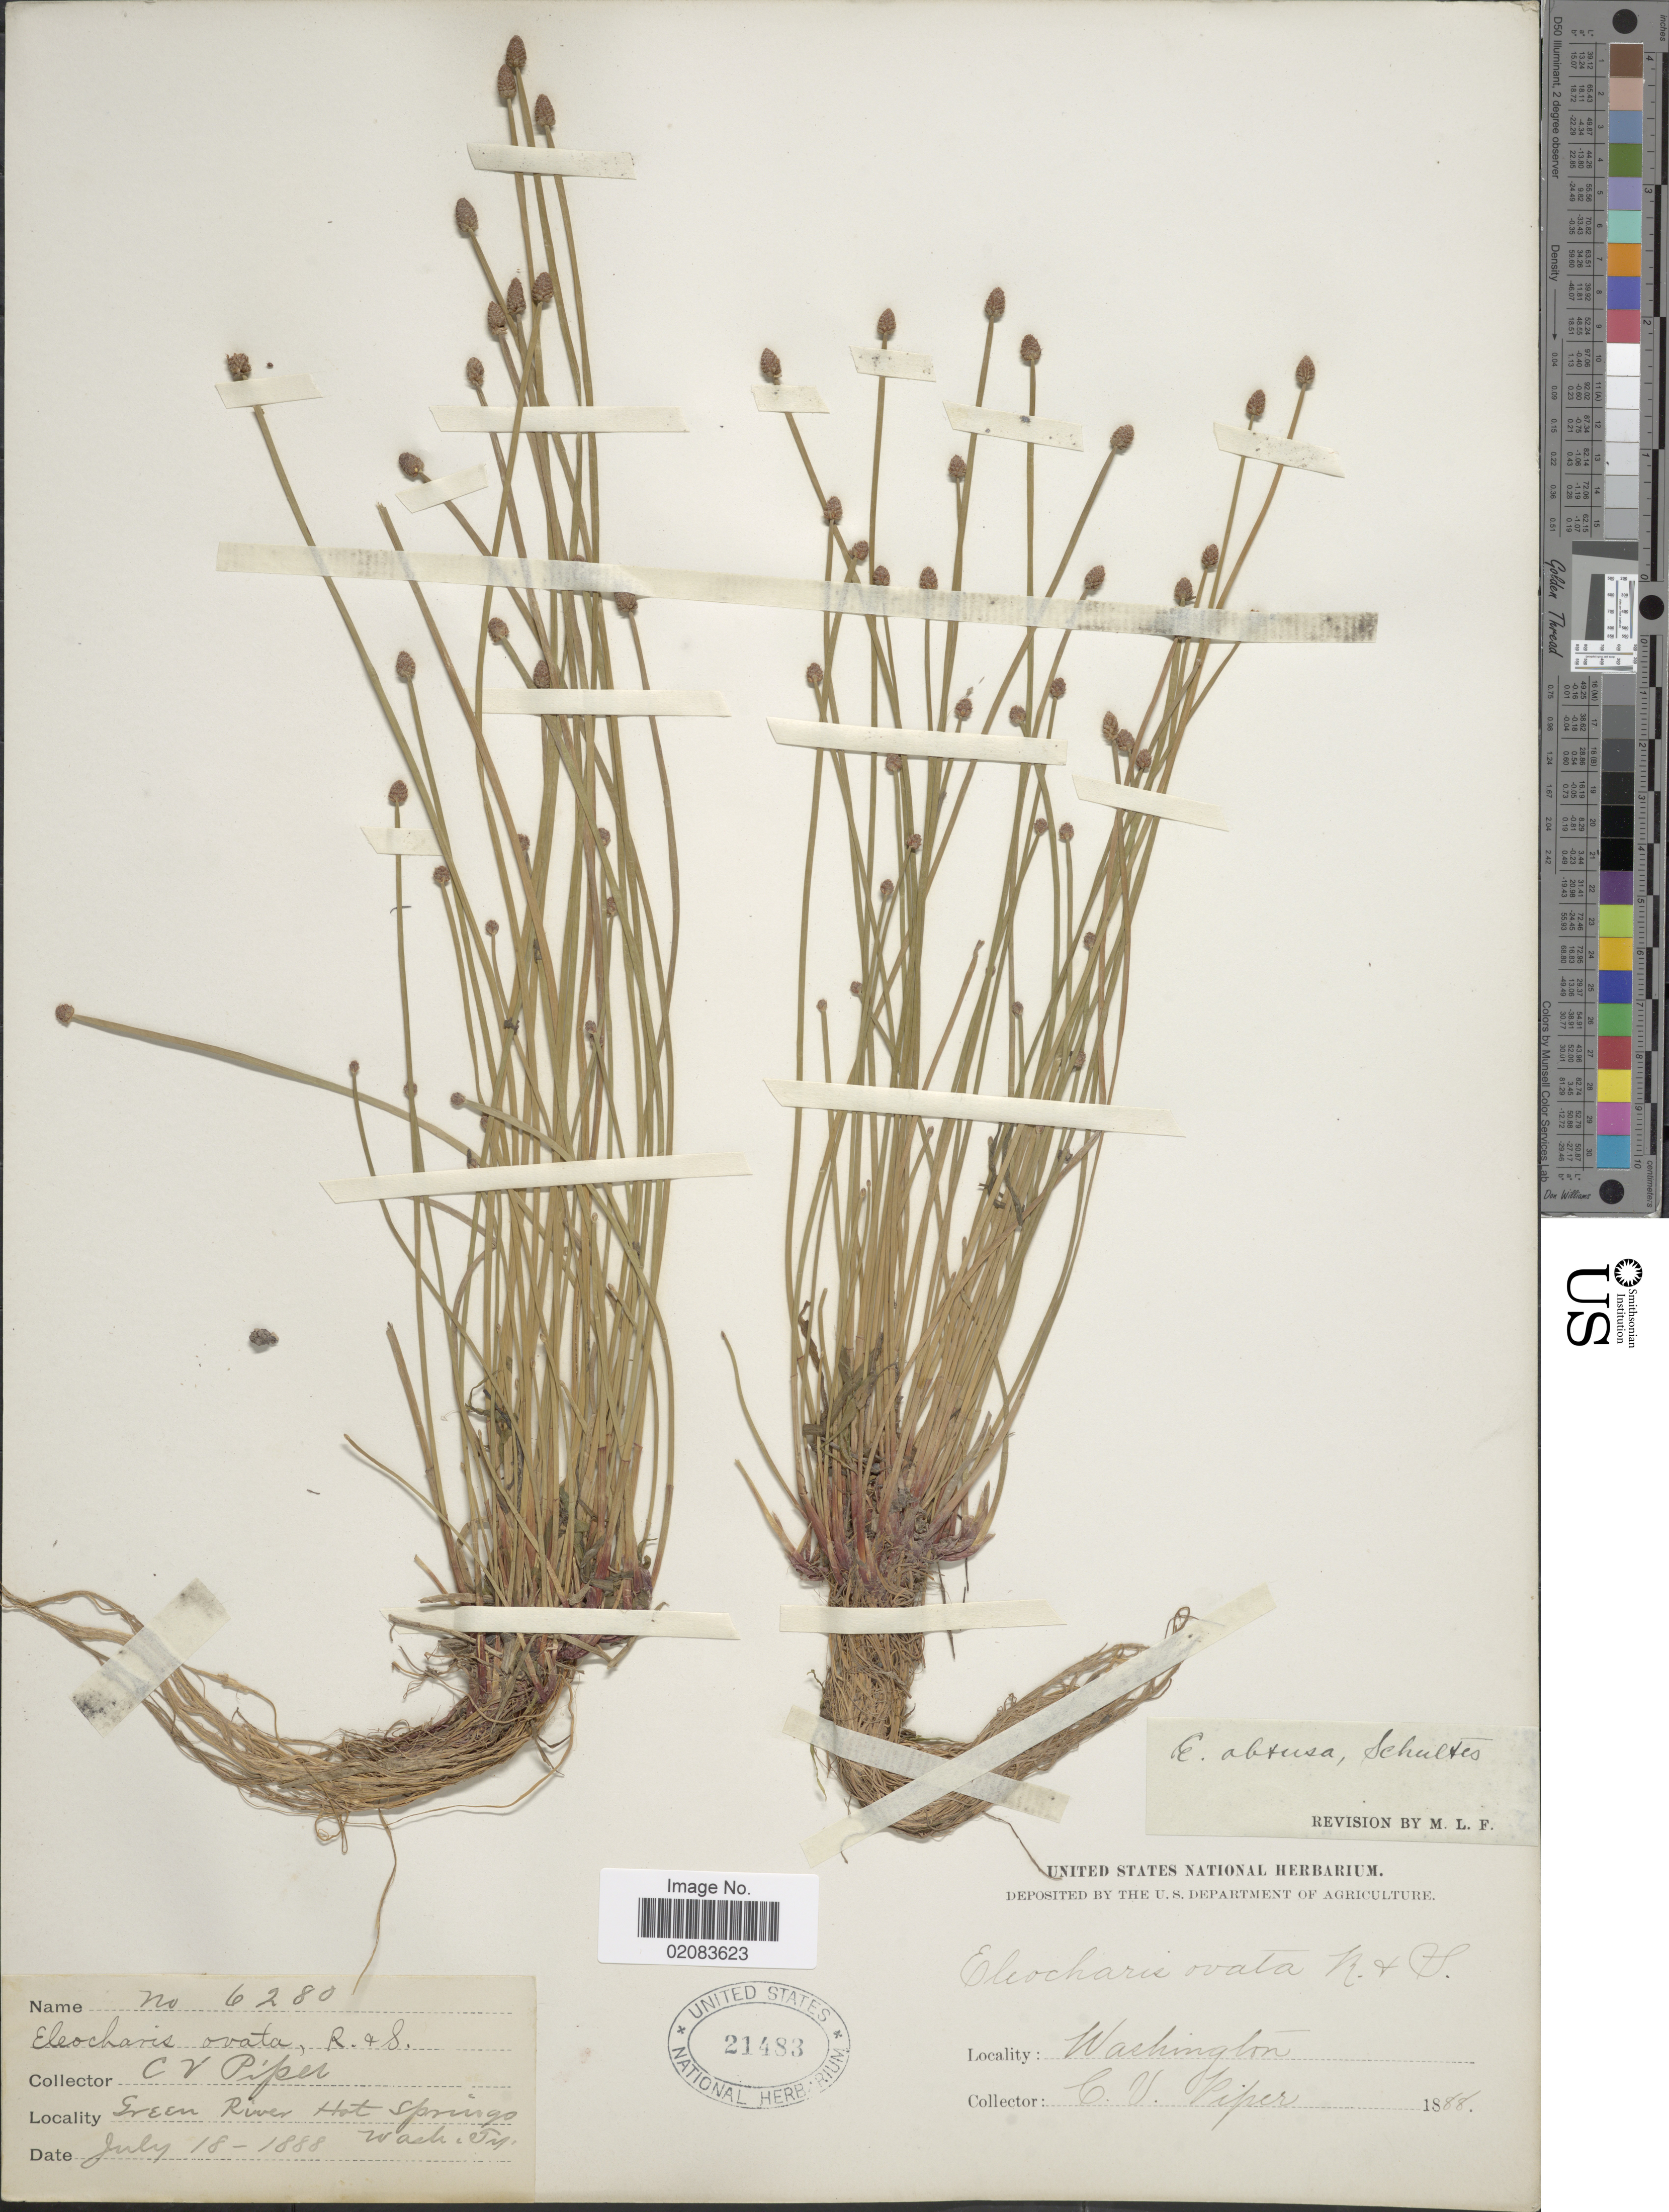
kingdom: Plantae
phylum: Tracheophyta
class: Liliopsida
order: Poales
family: Cyperaceae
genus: Eleocharis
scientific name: Eleocharis obtusa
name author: (Willd.) Schult.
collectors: C. V. Piper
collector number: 6280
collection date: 1888-07-18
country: United States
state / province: Washington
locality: Green River Hot Springs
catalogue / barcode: US 21483